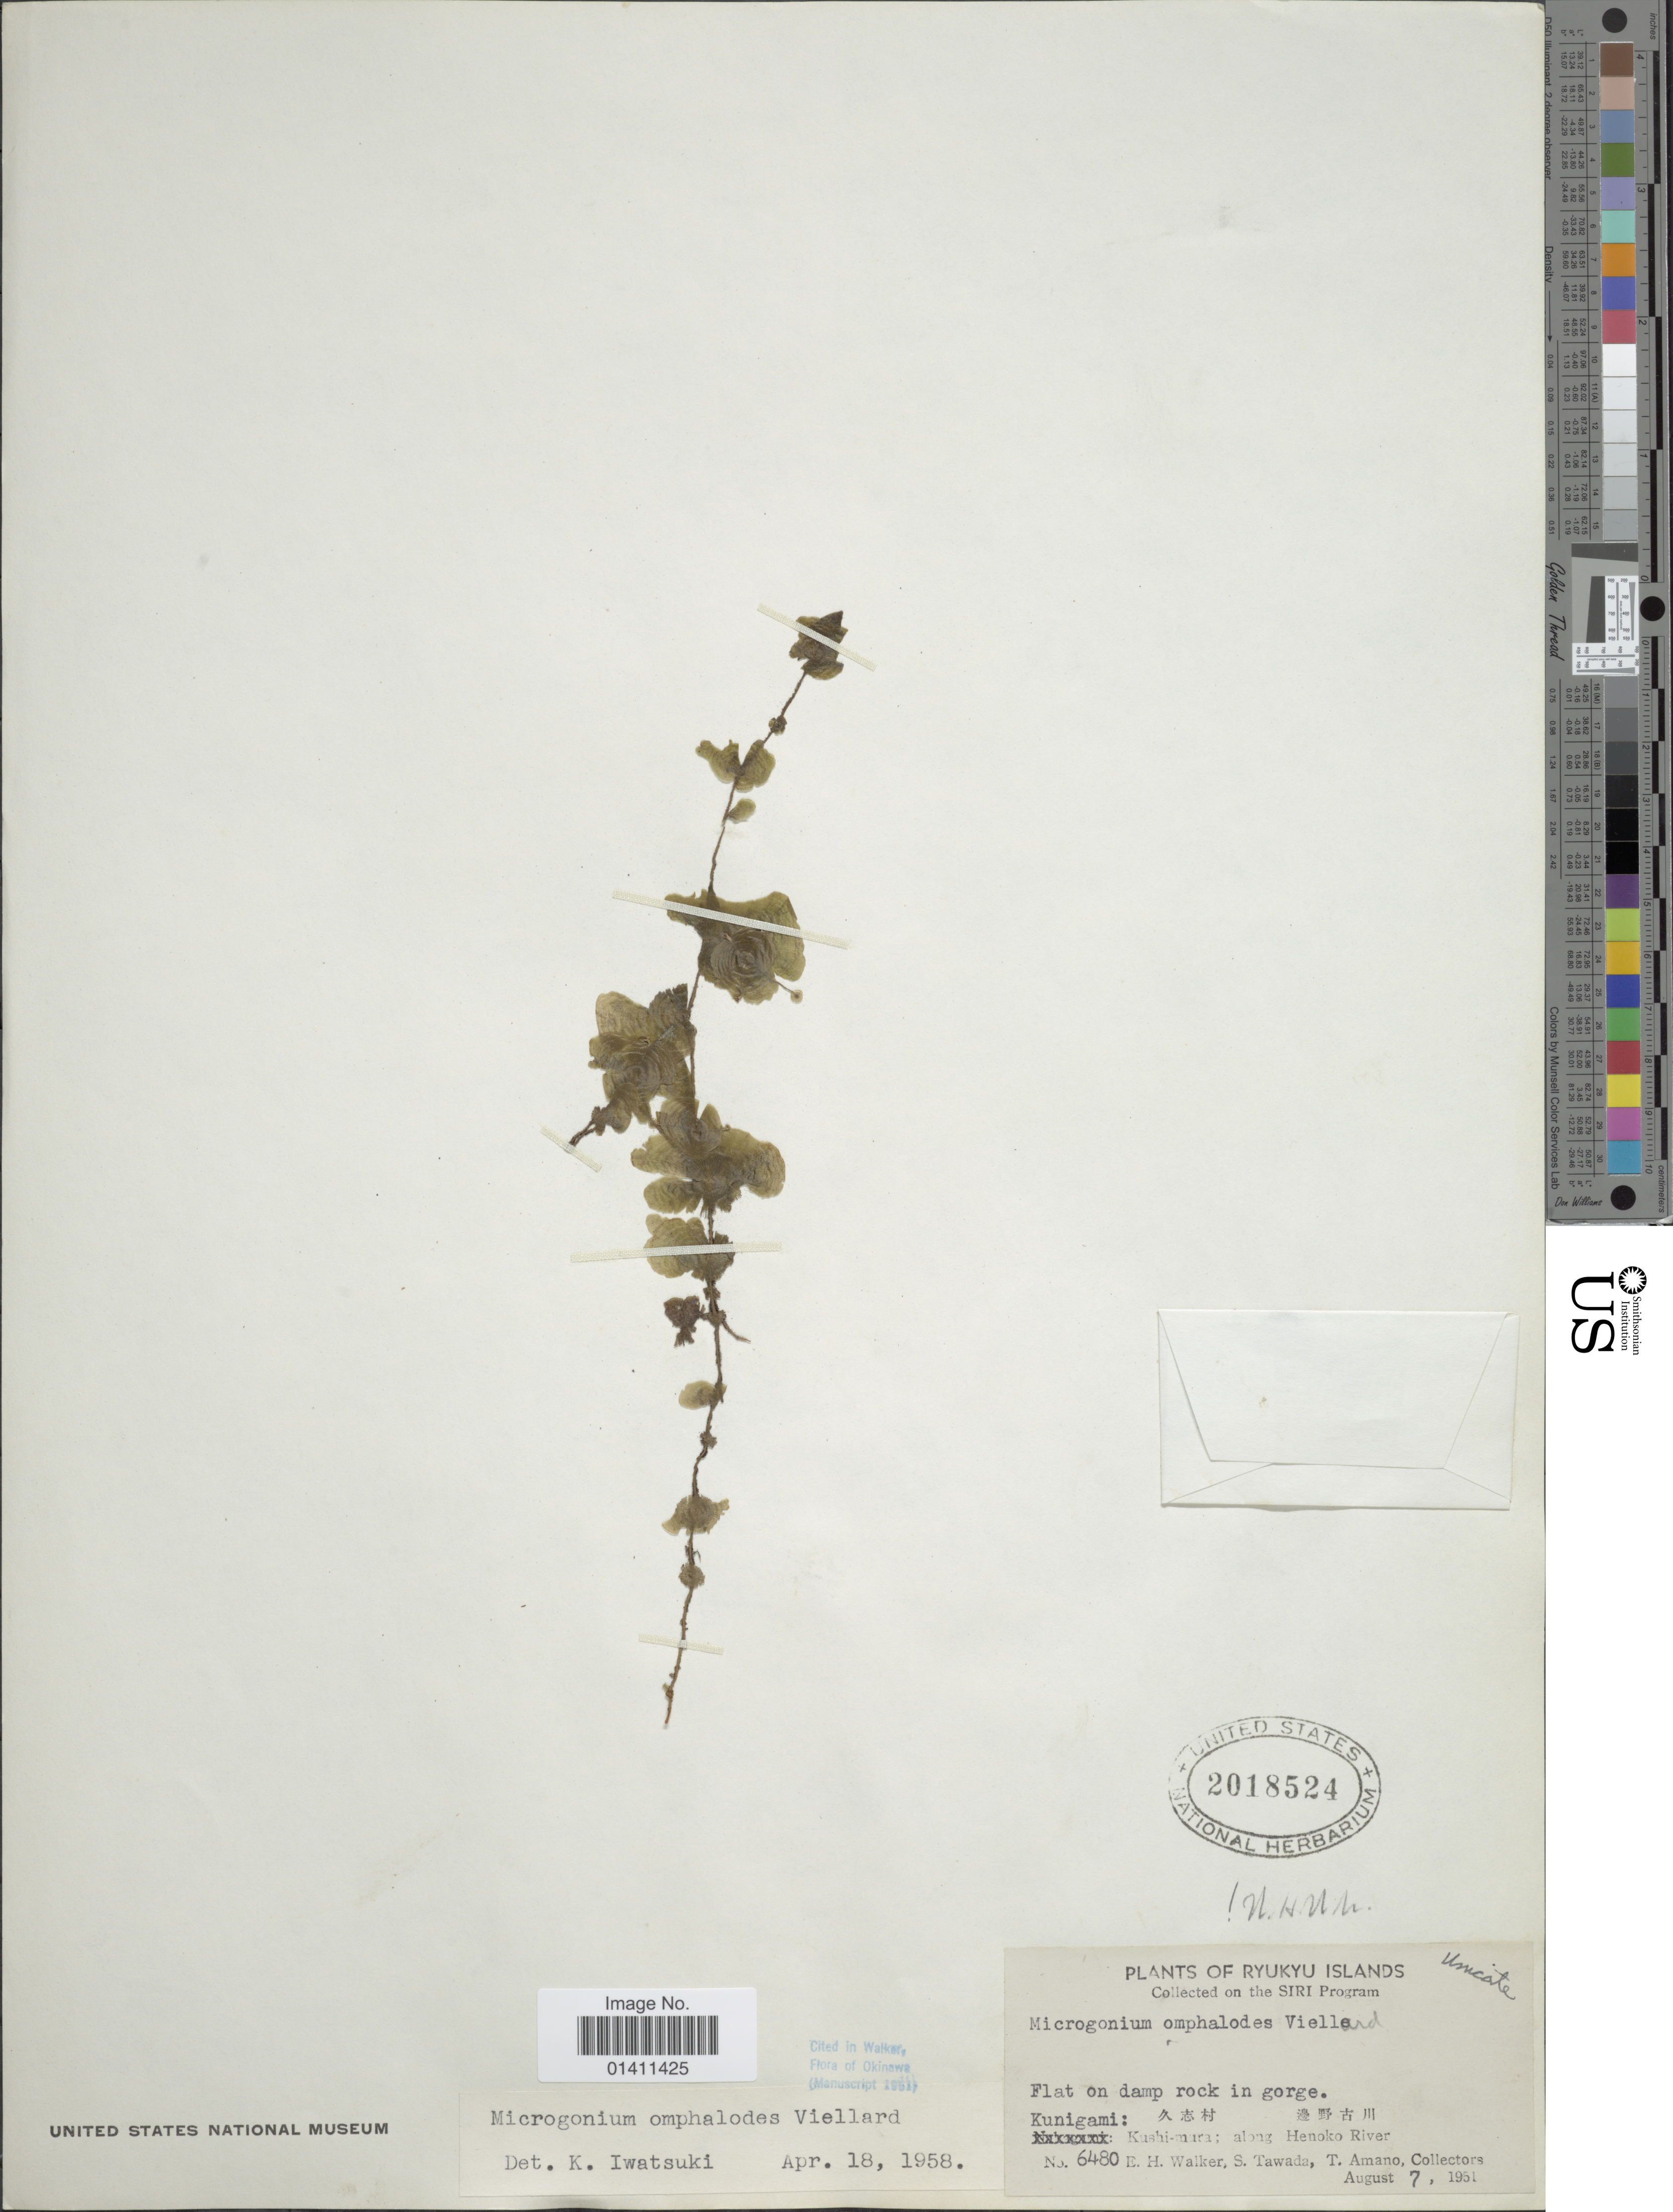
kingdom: Plantae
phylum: Tracheophyta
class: Polypodiopsida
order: Hymenophyllales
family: Hymenophyllaceae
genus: Didymoglossum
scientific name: Didymoglossum omphalodes (Vieill. ex E. Fourn.) comb. ined., 2015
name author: (Vieill. ex E. Fourn.)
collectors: E. H. Walker, S. Tawada & T. Amano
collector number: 6480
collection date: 1951-08-07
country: Japan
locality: Ryukyu Islands. Kunigami: Kushi-mura; along Henoko River.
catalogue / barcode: US 2018524